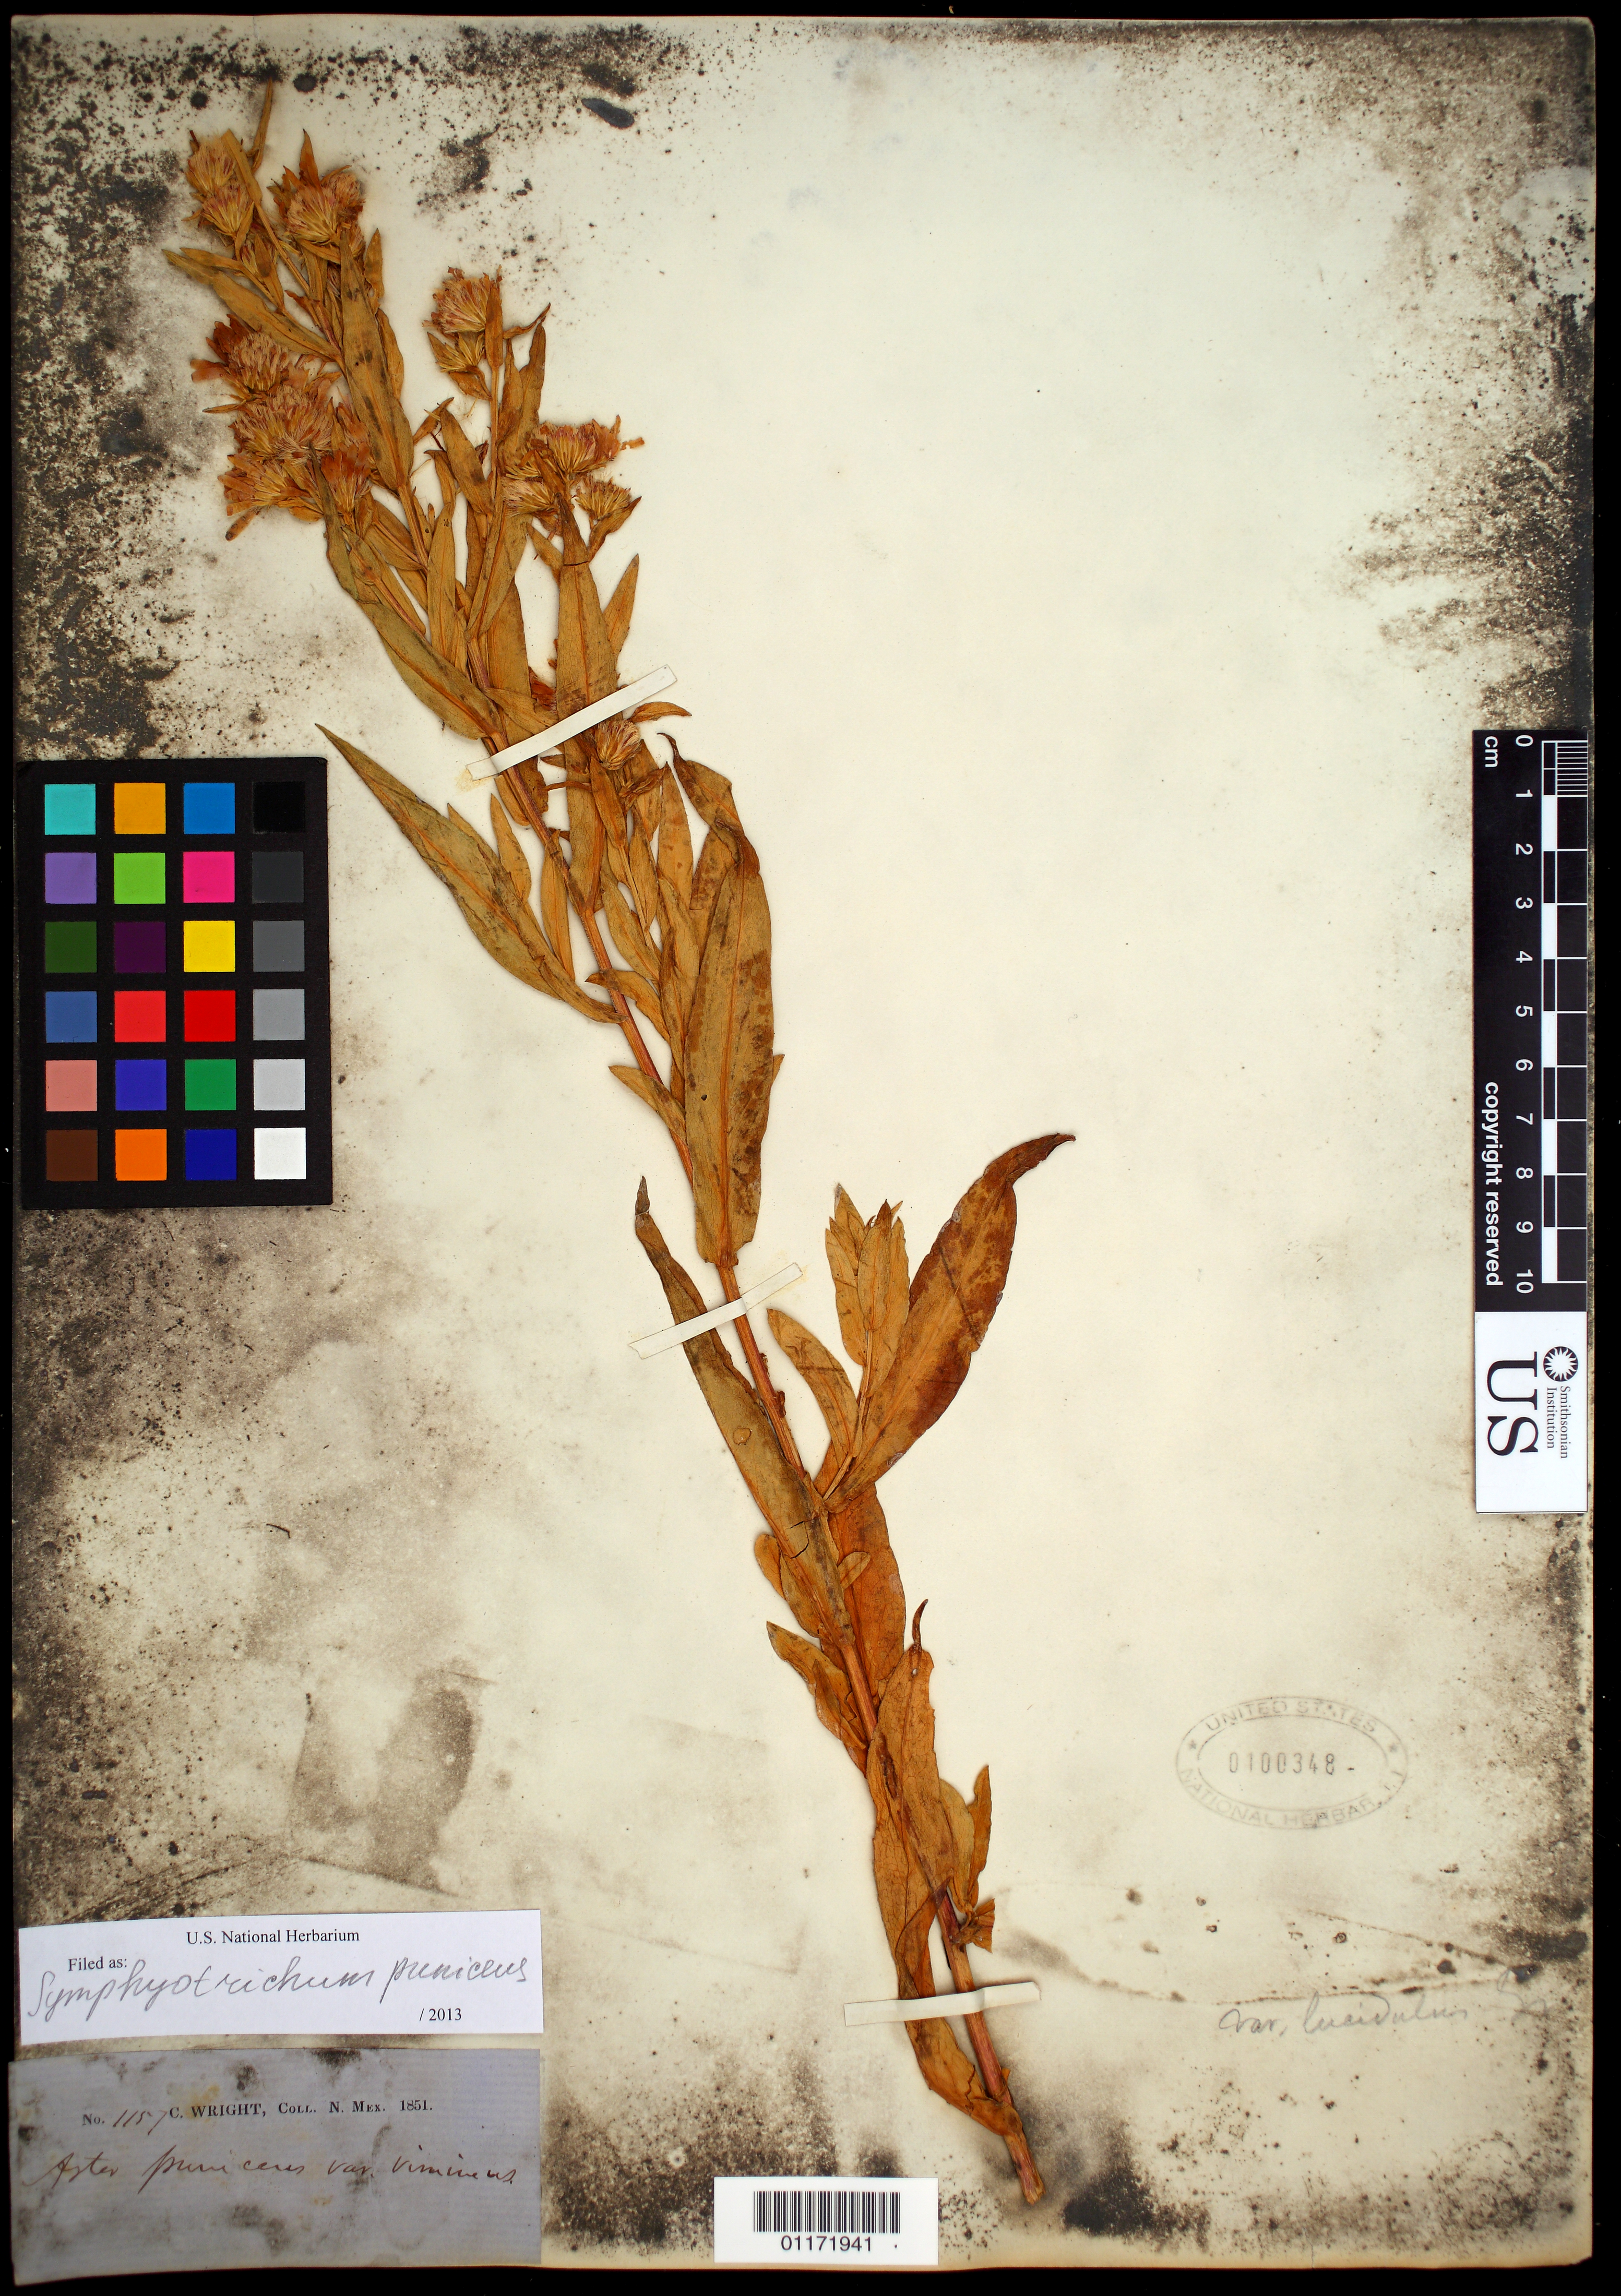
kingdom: Plantae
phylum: Tracheophyta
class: Magnoliopsida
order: Asterales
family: Asteraceae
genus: Symphyotrichum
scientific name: Symphyotrichum puniceum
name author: (L.) Á. Löve & D. Löve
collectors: C. Wright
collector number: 1157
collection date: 1851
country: United States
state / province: New Mexico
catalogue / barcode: US 100348